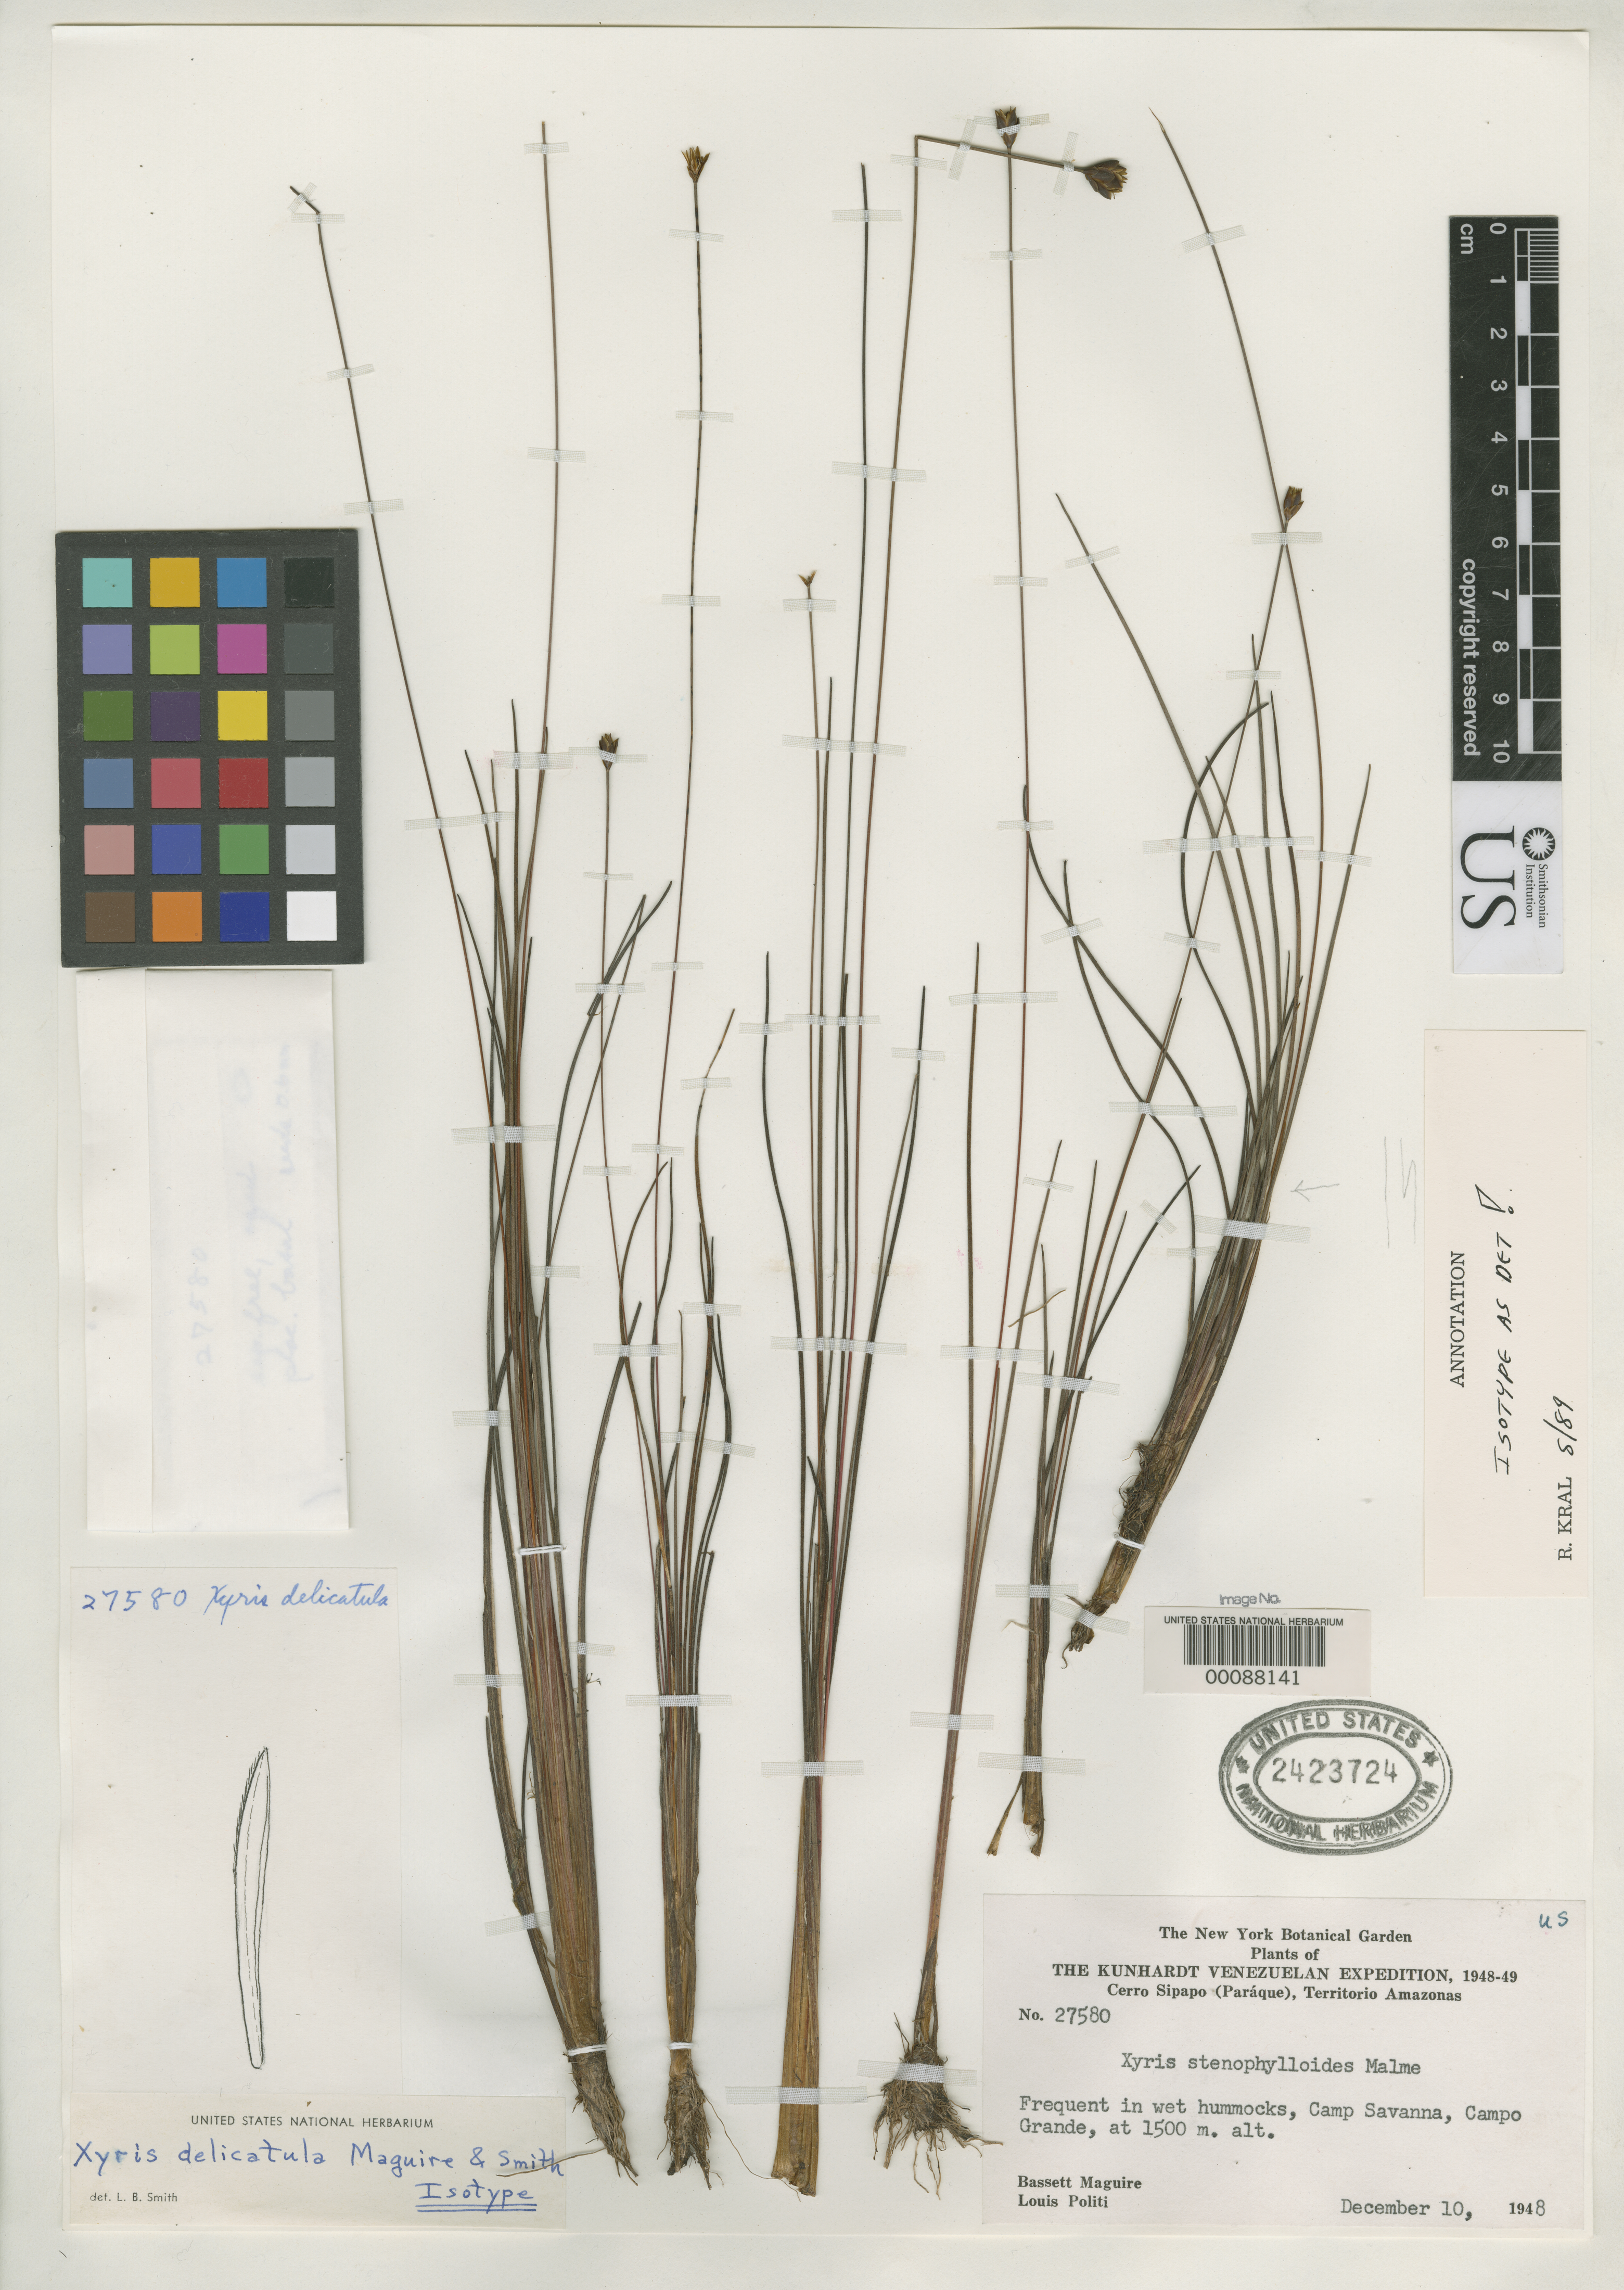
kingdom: Plantae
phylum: Tracheophyta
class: Liliopsida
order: Poales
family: Xyridaceae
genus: Xyris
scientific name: Xyris delicatula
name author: Maguire & L.B. Sm.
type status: Isotype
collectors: B. Maguire & L. Politi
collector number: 27580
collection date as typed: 10 Dec 1948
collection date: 1948-12-10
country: Venezuela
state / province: Amazonas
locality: Cerro Sipapo.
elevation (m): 1500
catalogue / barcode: US 2423724